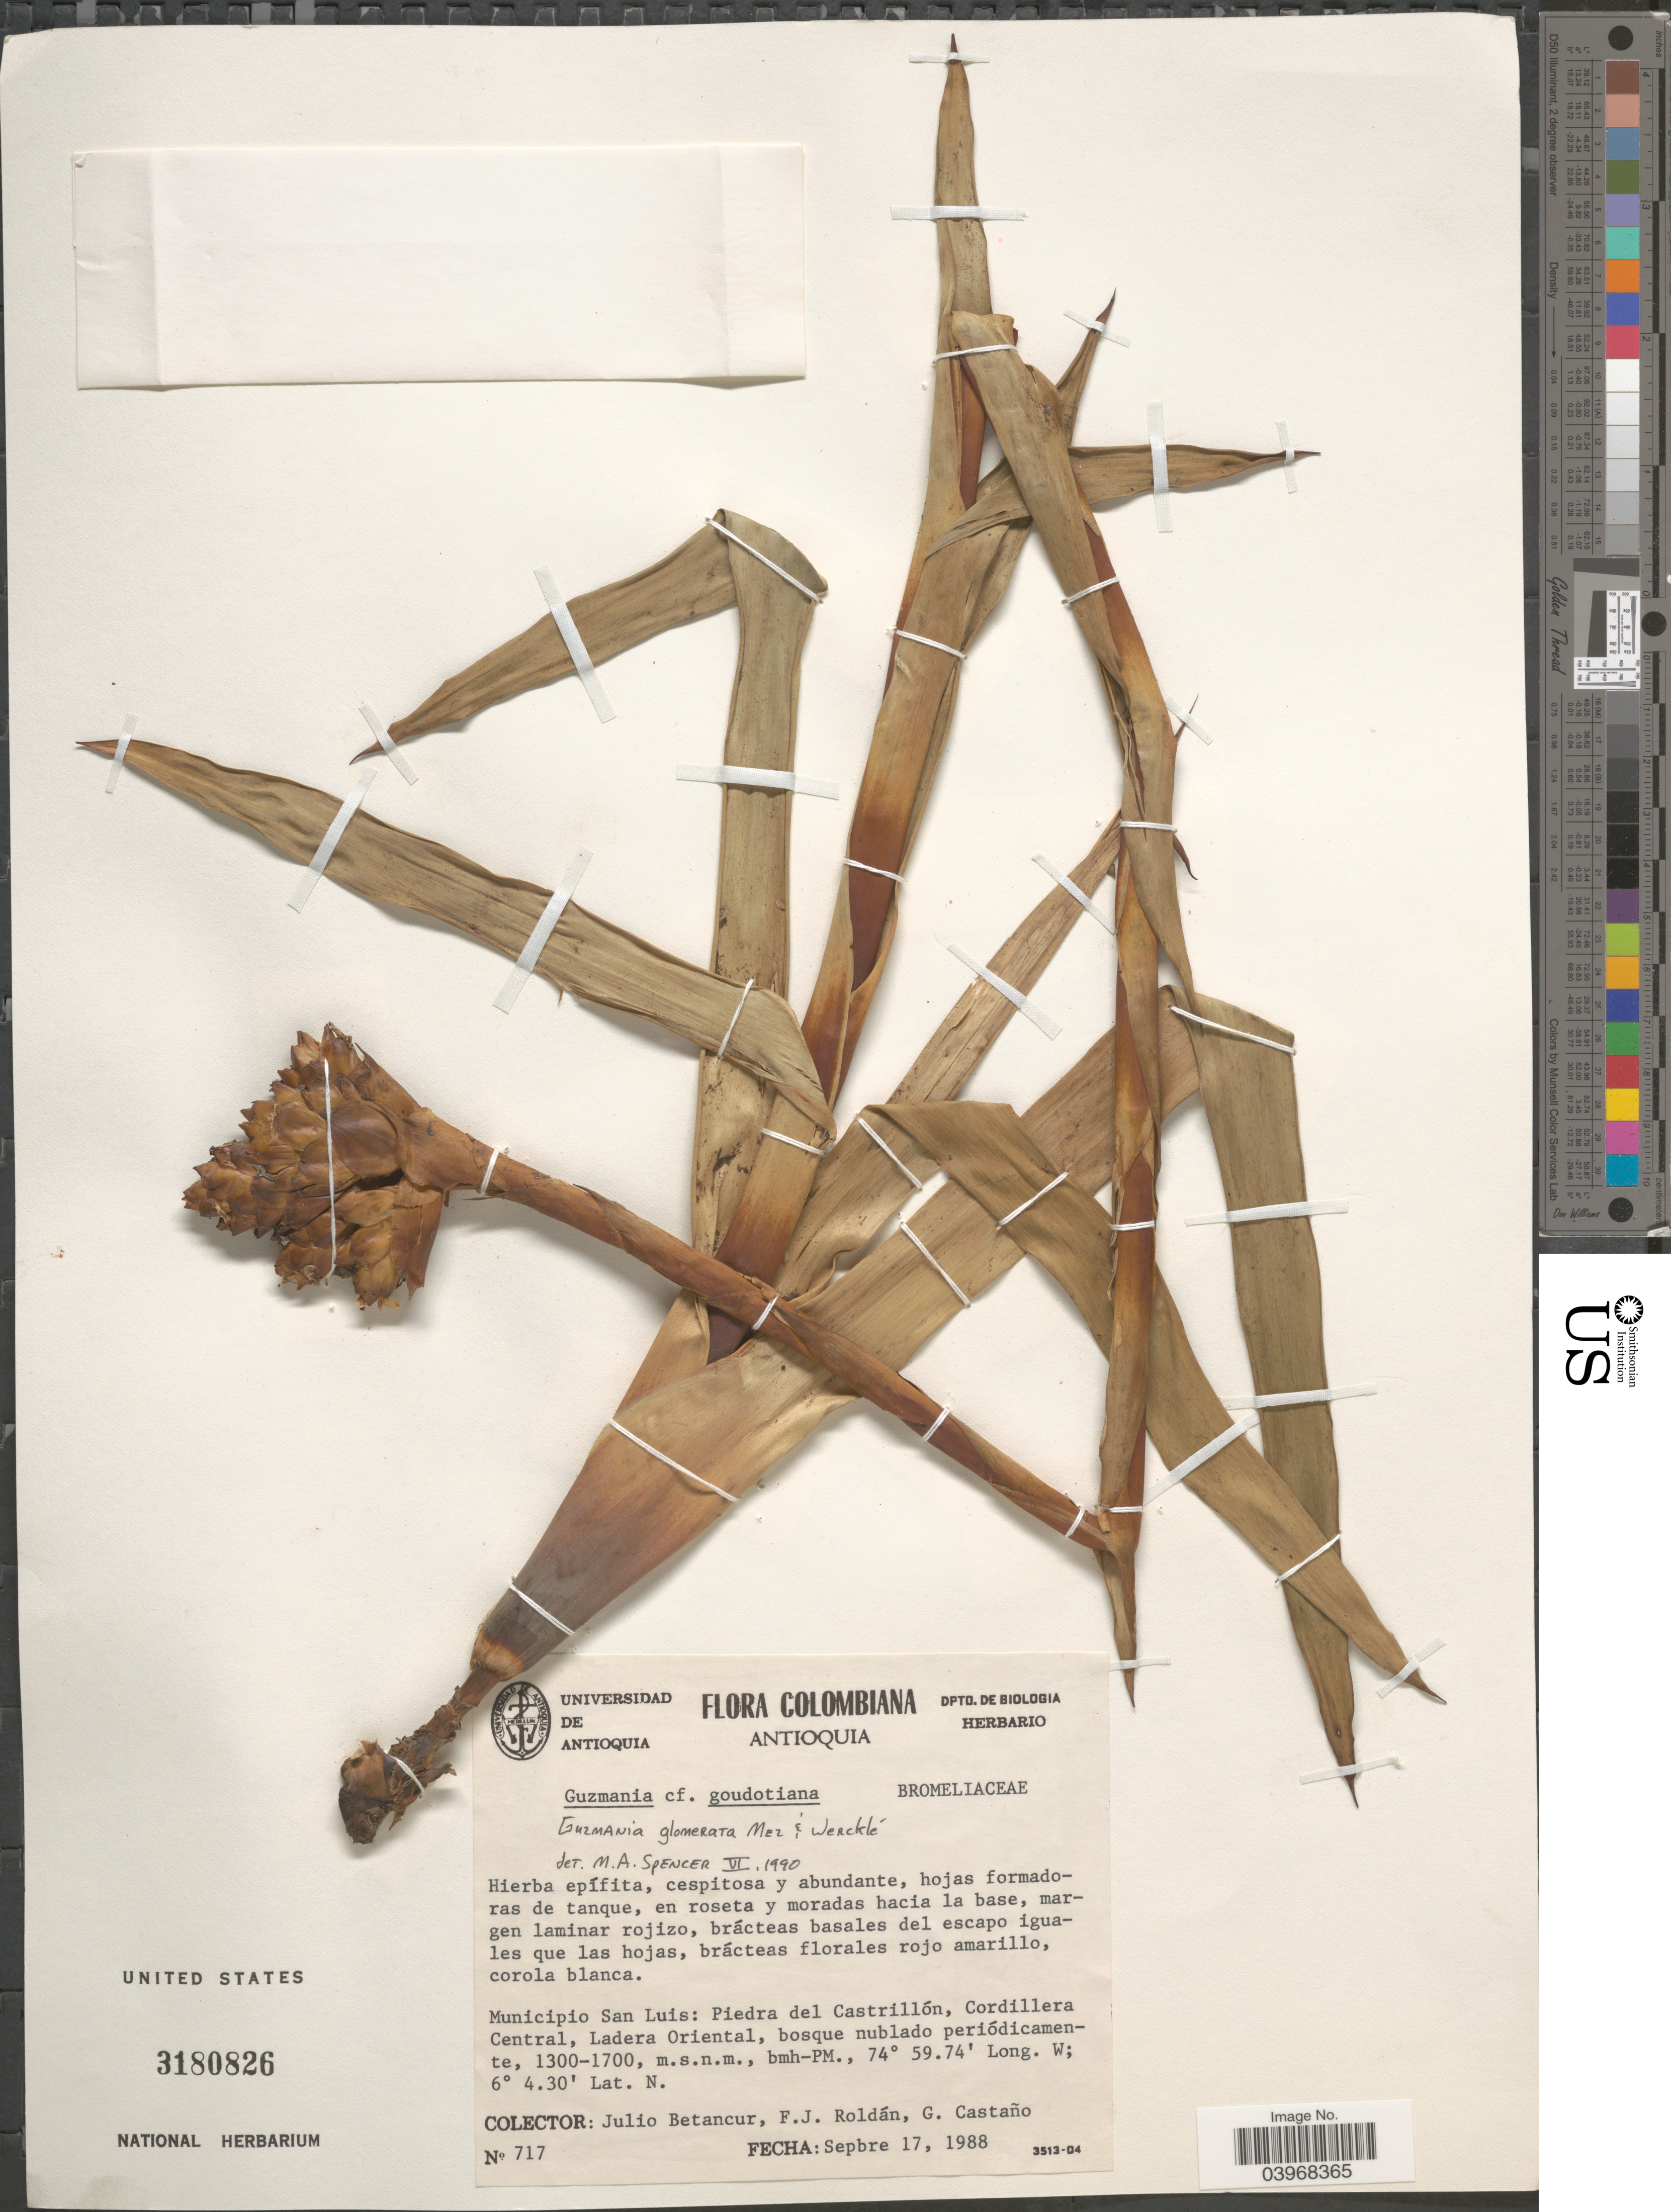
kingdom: Plantae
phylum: Tracheophyta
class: Liliopsida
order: Poales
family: Bromeliaceae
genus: Guzmania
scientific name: Guzmania glomerata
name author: Mez & Mez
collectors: J. Betancur, F. J. Roldán & G. Castano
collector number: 717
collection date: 1988-09-17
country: Colombia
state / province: Antioquia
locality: Municipio San Luis: Piedra del Castrillón, Cordillera Central, Ladera Oriental.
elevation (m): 1300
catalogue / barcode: US 3180826